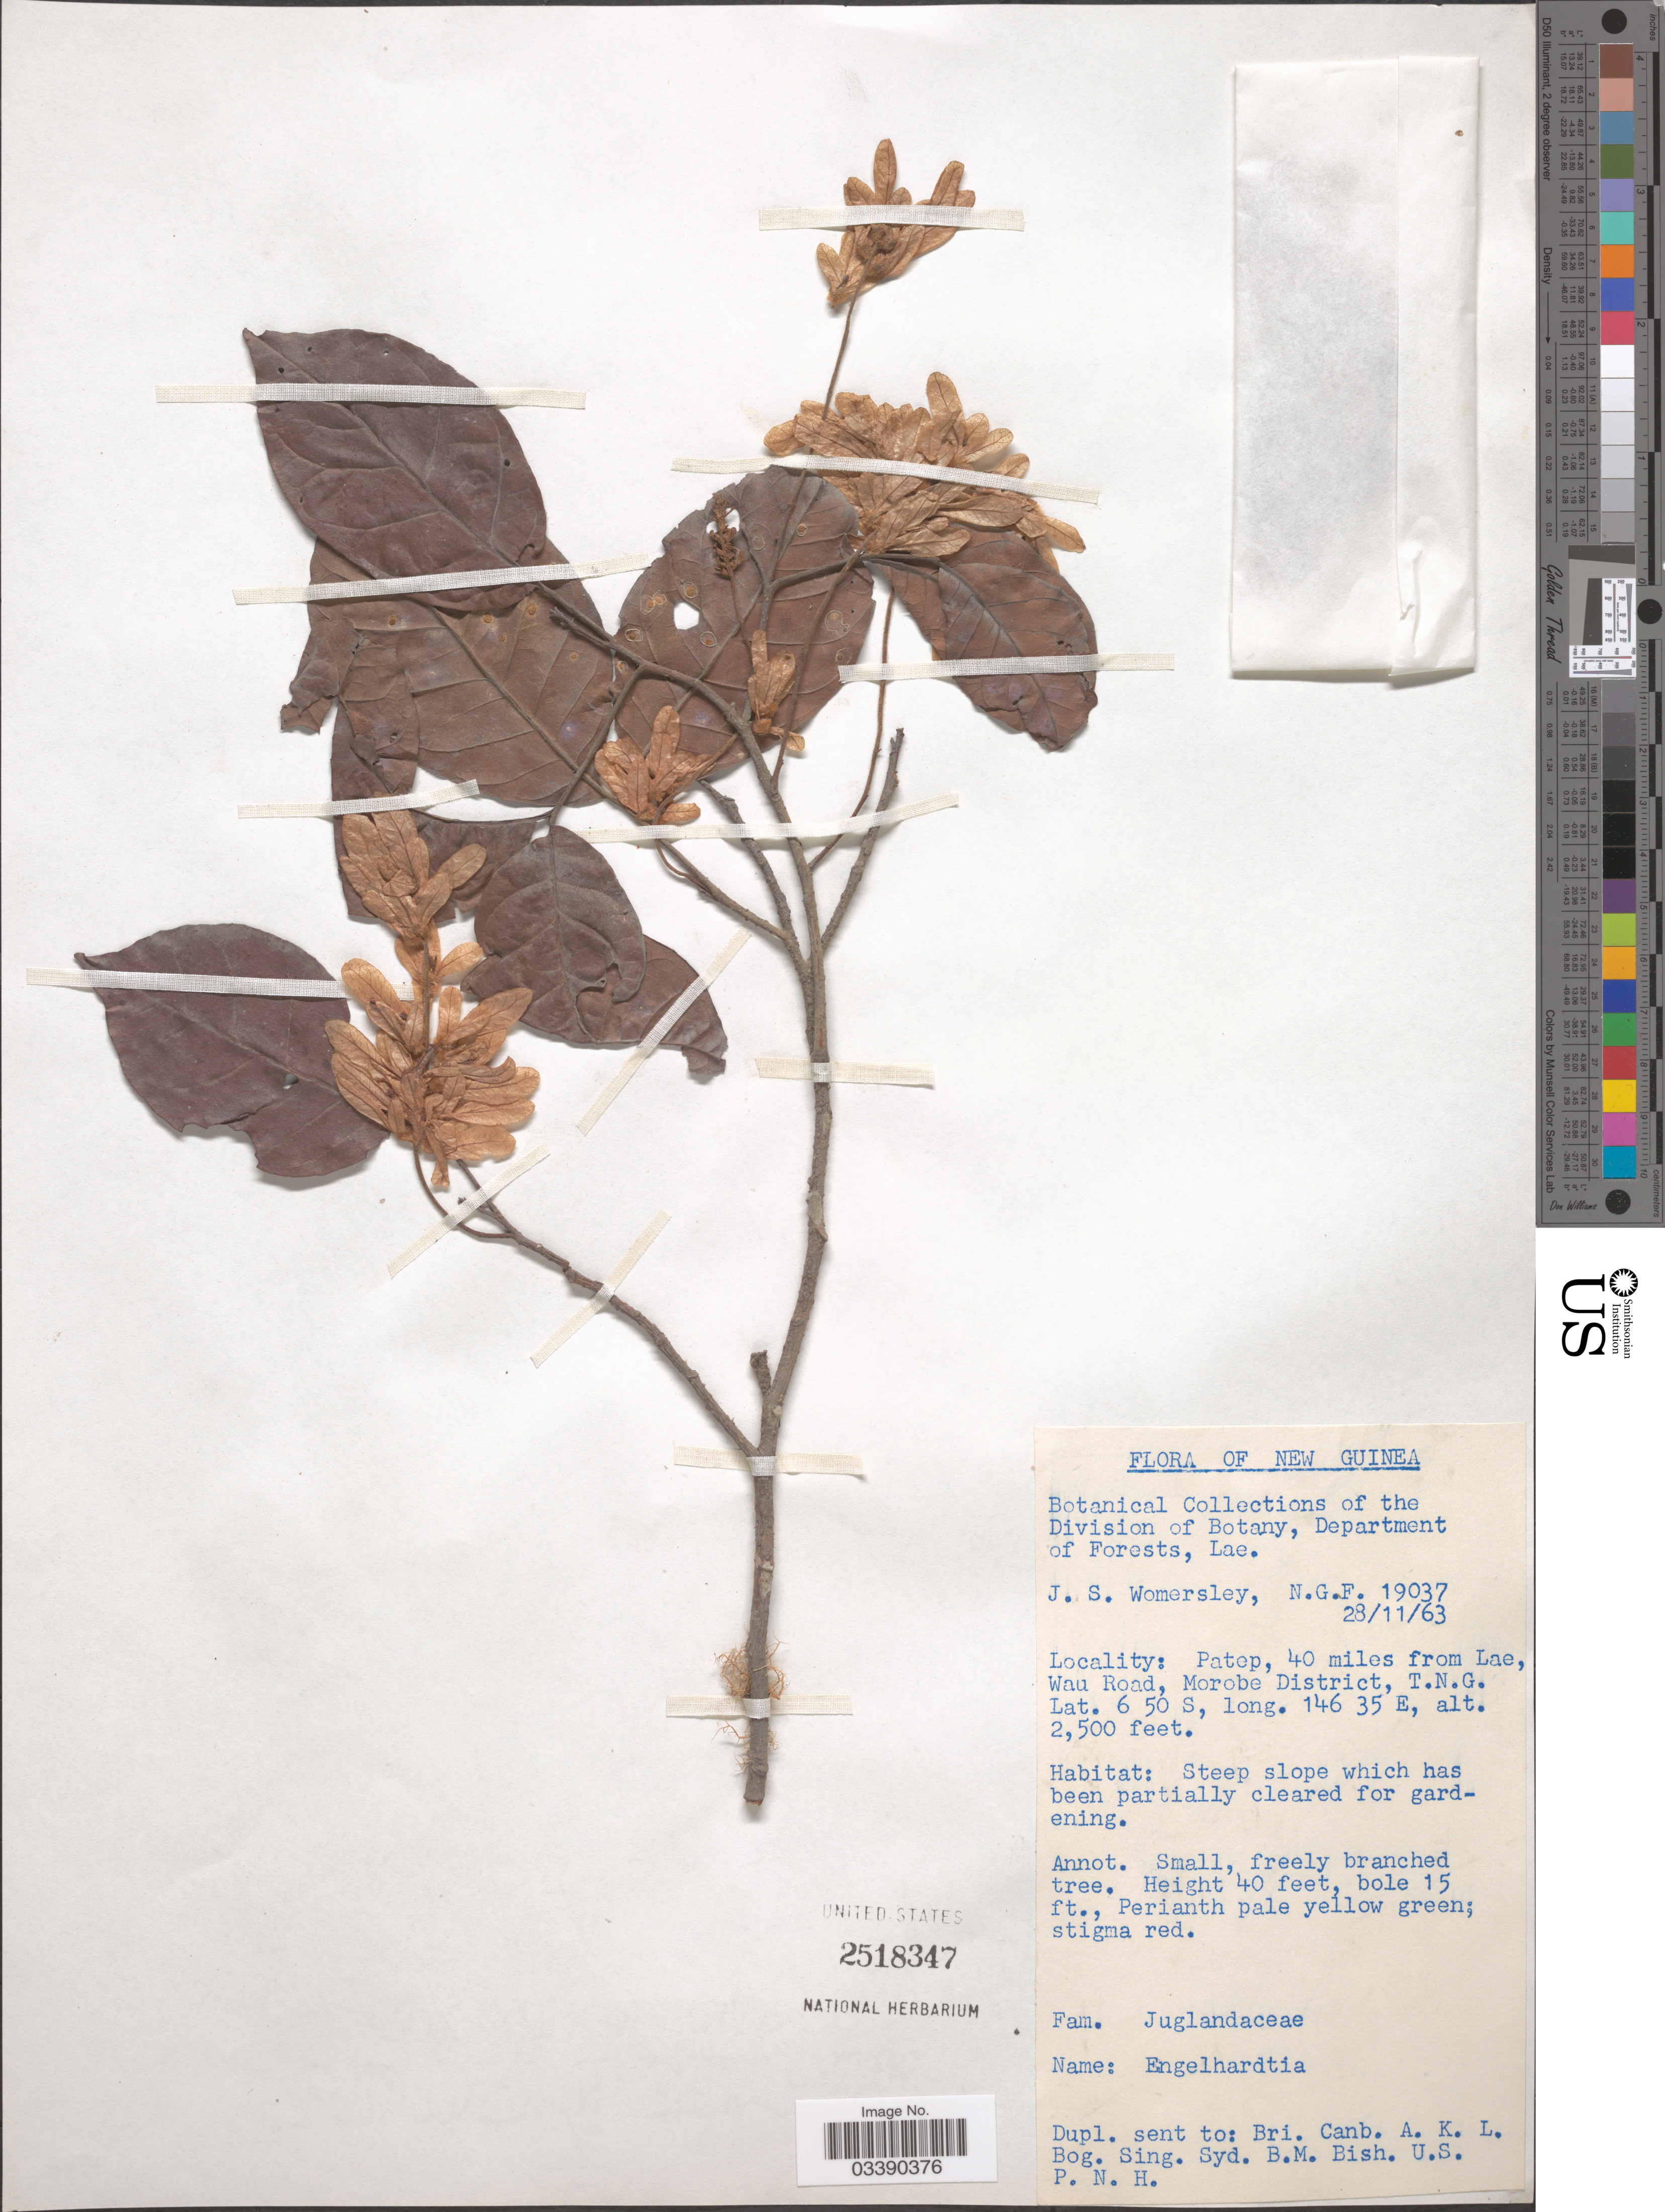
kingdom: Plantae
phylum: Tracheophyta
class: Magnoliopsida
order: Fagales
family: Juglandaceae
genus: Engelhardia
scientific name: Engelhardia sp.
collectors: J. S. Womersley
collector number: N.G.F. 19037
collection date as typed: Transcribed d/m/y: 28/11/63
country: Papua New Guinea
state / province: Morobe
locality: New Guinea. Patep, 40 miles from Lae, Wau Road, Morobe District, T.N.G.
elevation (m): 762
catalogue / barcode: US 2518347